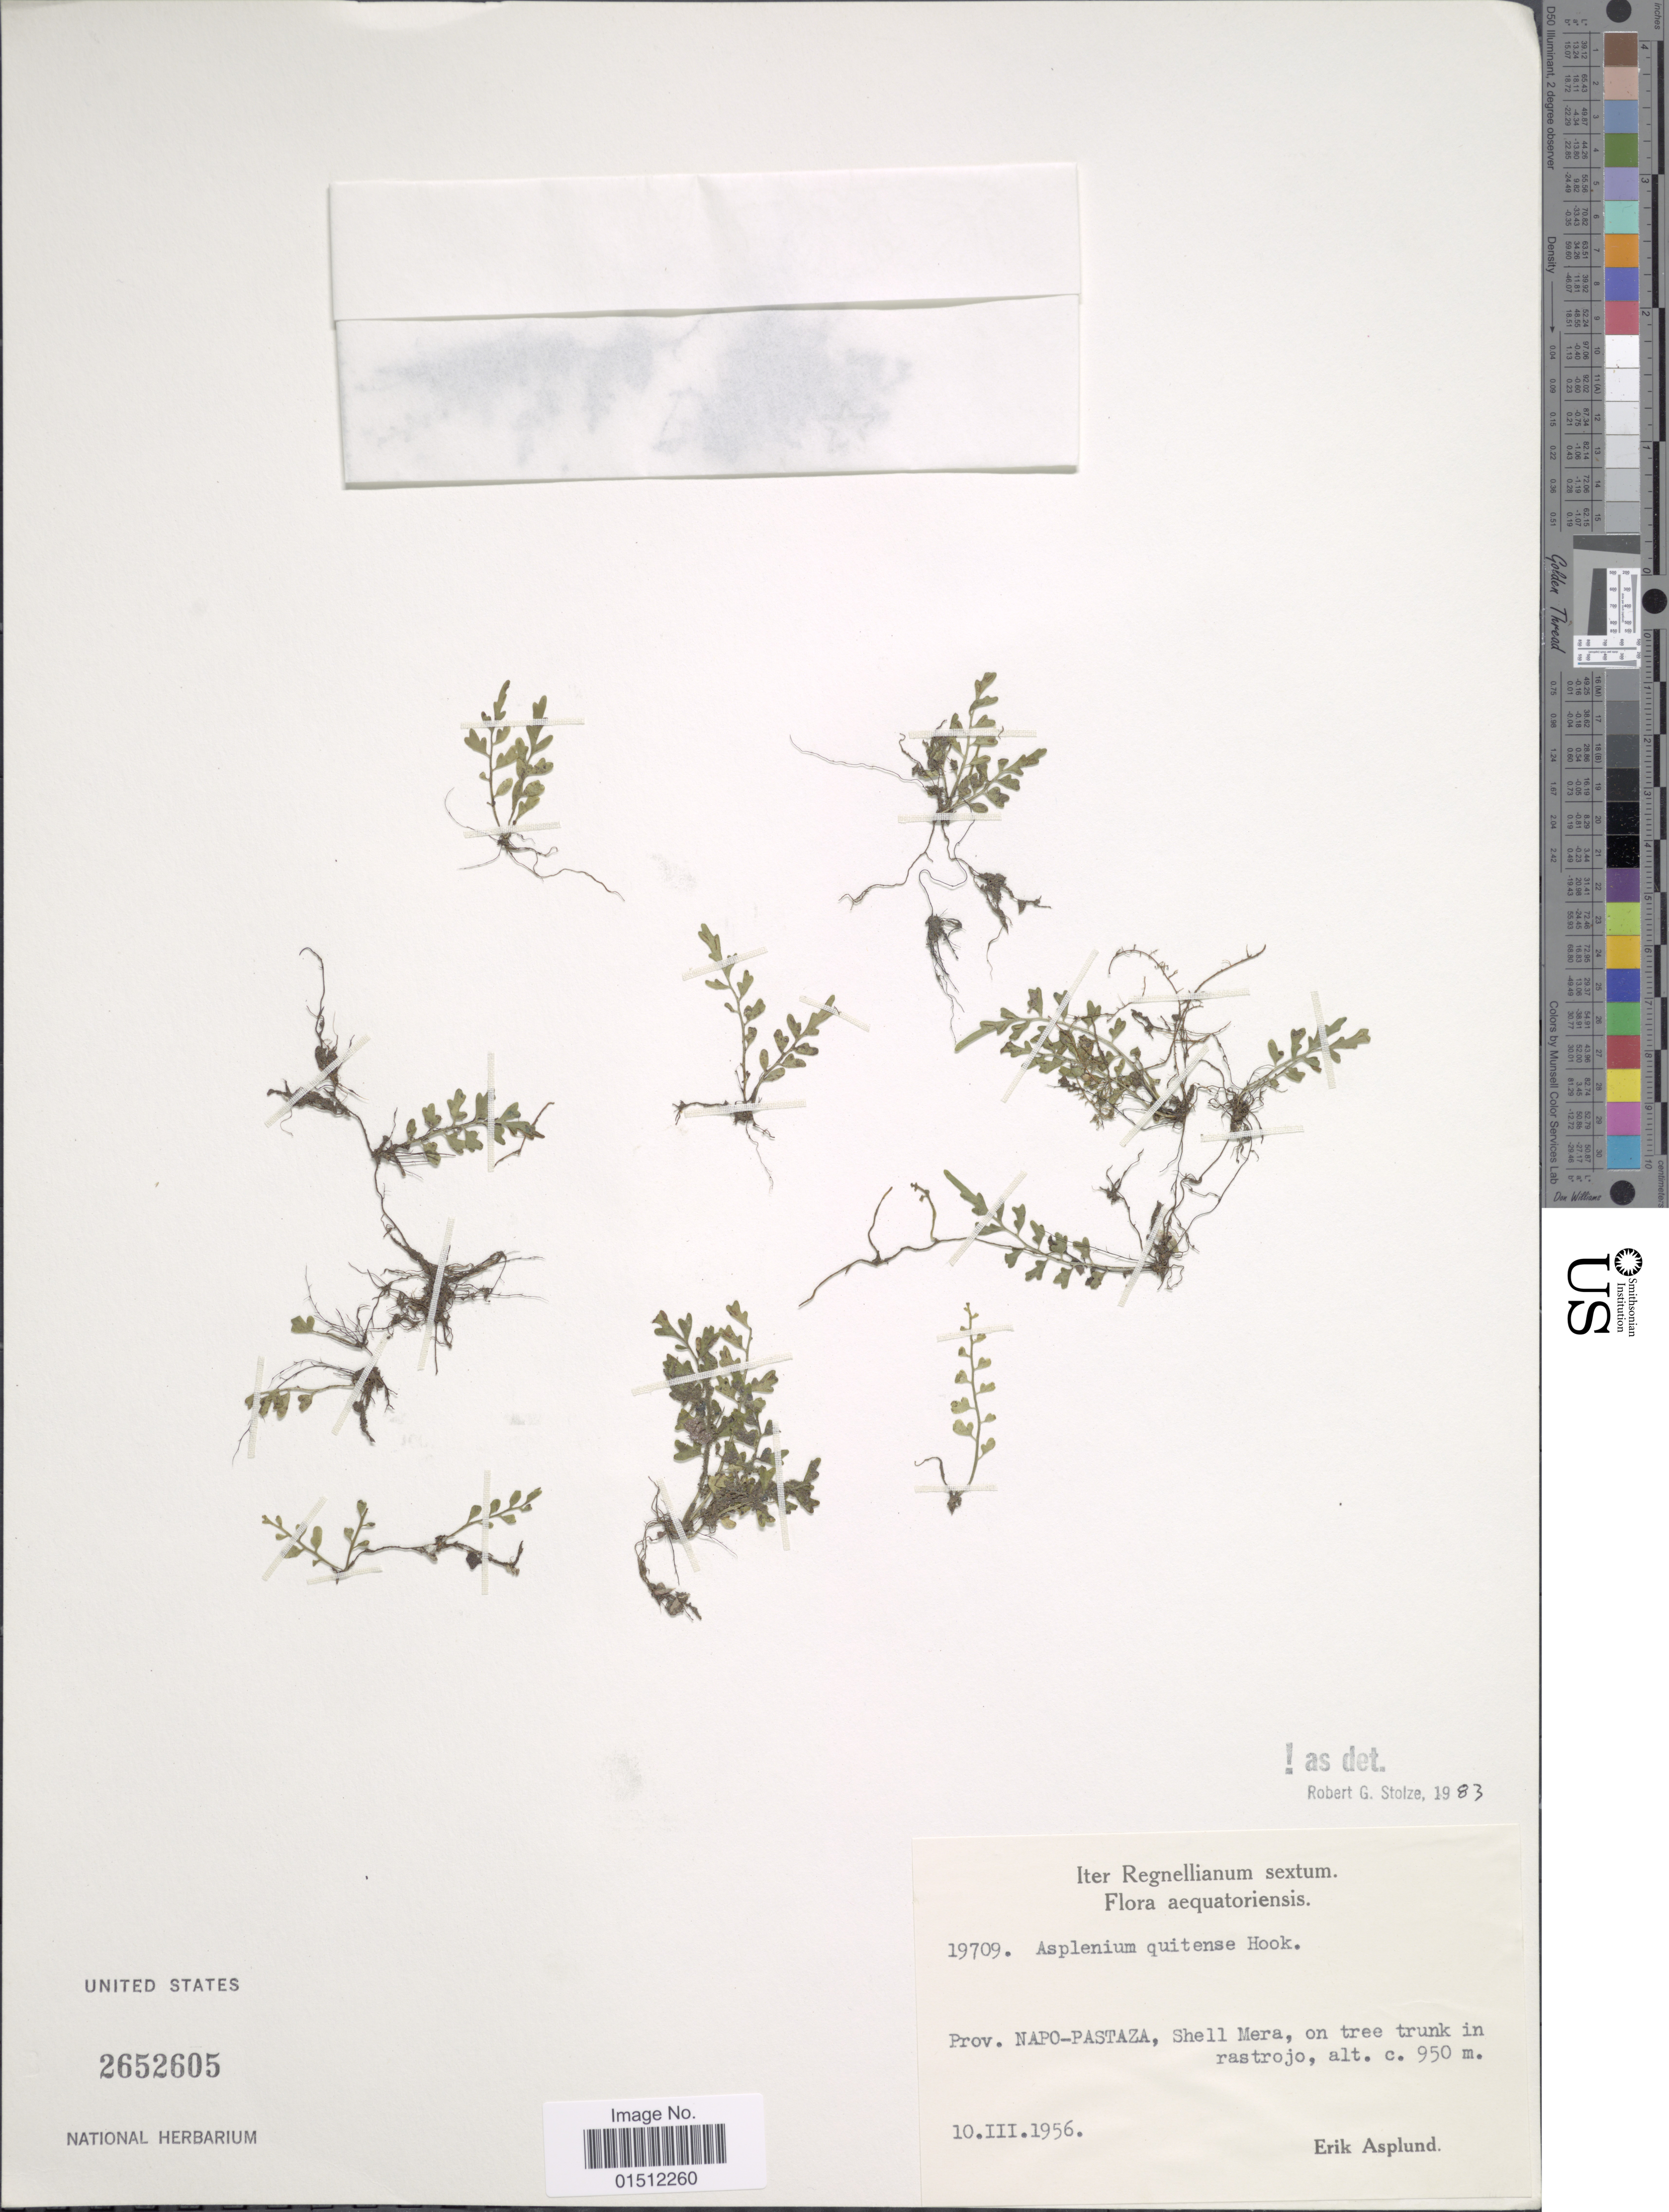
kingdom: Plantae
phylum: Tracheophyta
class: Polypodiopsida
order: Polypodiales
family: Aspleniaceae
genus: Asplenium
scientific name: Asplenium quitense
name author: Hook.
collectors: E. Asplund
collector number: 19709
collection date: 1956-03-10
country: Ecuador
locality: Aequatoriensis, Prov. Napo-Pastaza, Shell Mera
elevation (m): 950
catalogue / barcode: US 2652605